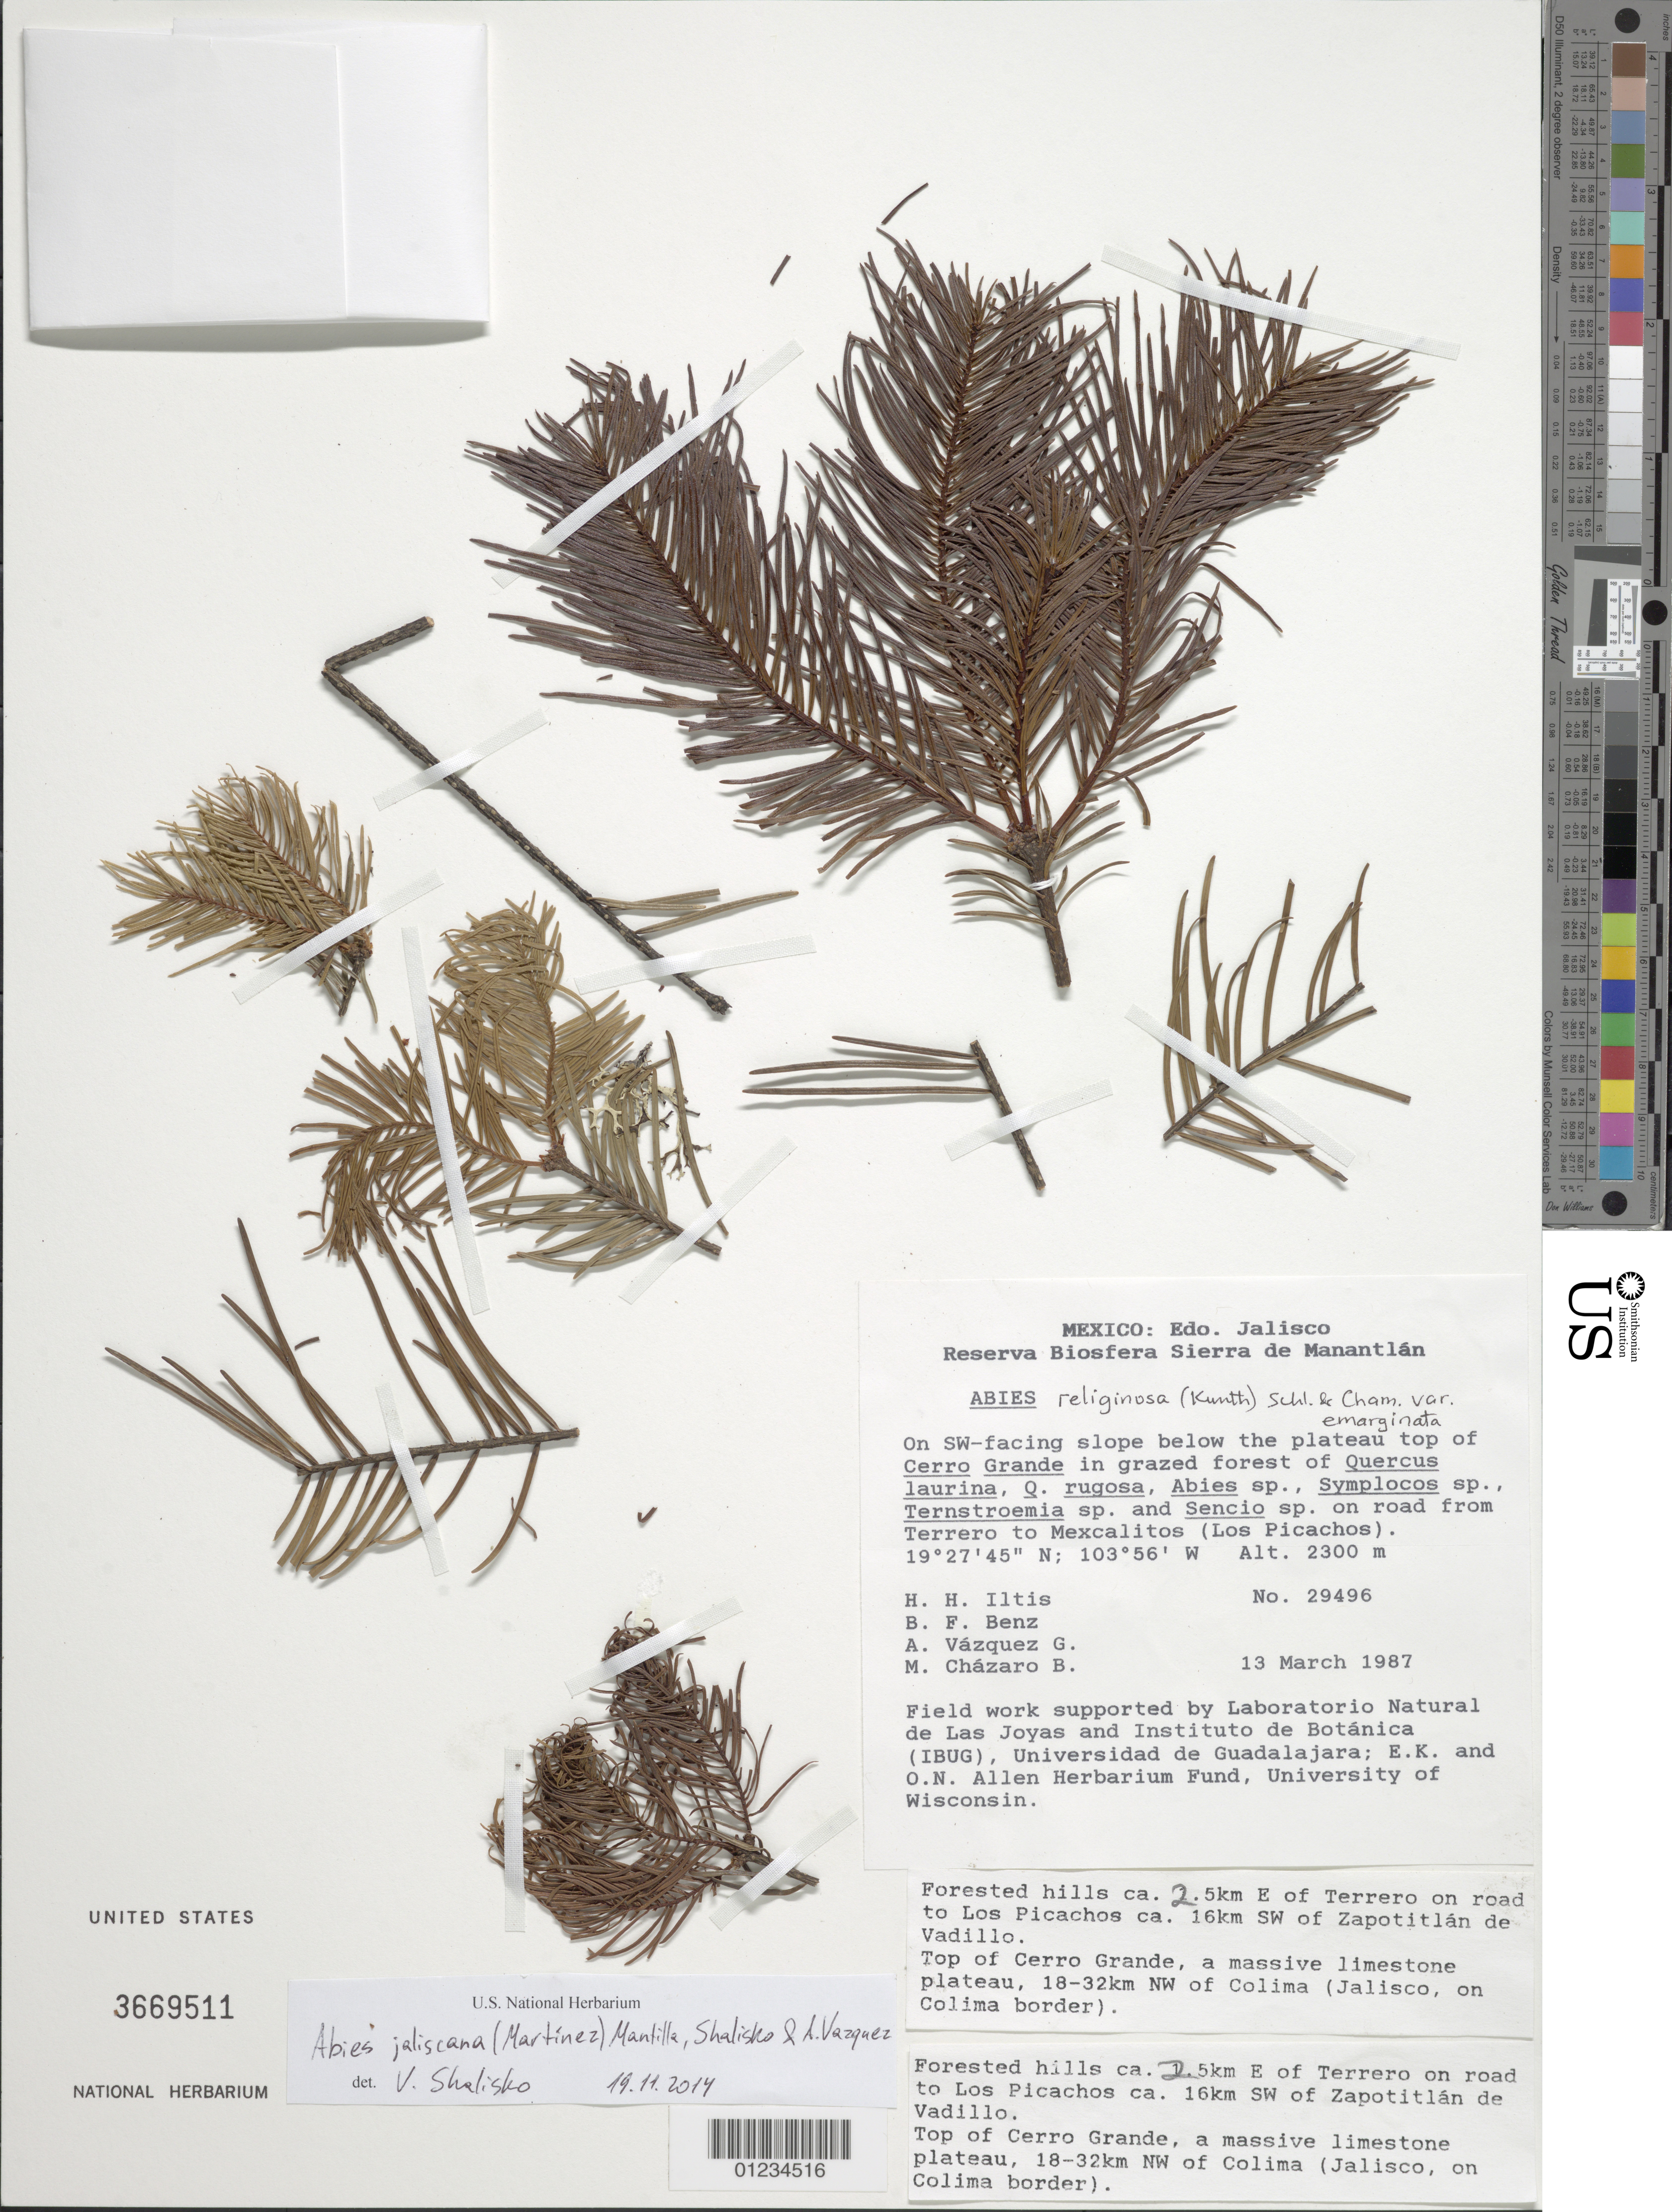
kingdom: Plantae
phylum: Tracheophyta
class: Pinopsida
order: Pinales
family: Pinaceae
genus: Abies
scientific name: Abies religiosa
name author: (Kunth) Schltdl. & Cham.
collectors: H. H. Iltis, B. F. Benz, J. A. Vázquez G. & M. de J. Cházaro Basáñoez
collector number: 29496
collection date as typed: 13 Mar 1987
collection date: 1987-03-13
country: Mexico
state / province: Jalisco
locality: On forrested hill ca. 2.5 km E of Terrero on road to Los Picachos, ca 16 km SW of Zapotitlan de Vadillo. Top of Cerro Grande, a massive limestone plateau, 18-32km NW of Colima (Jalisco, on Colima border).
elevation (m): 2300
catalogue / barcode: US 3669511